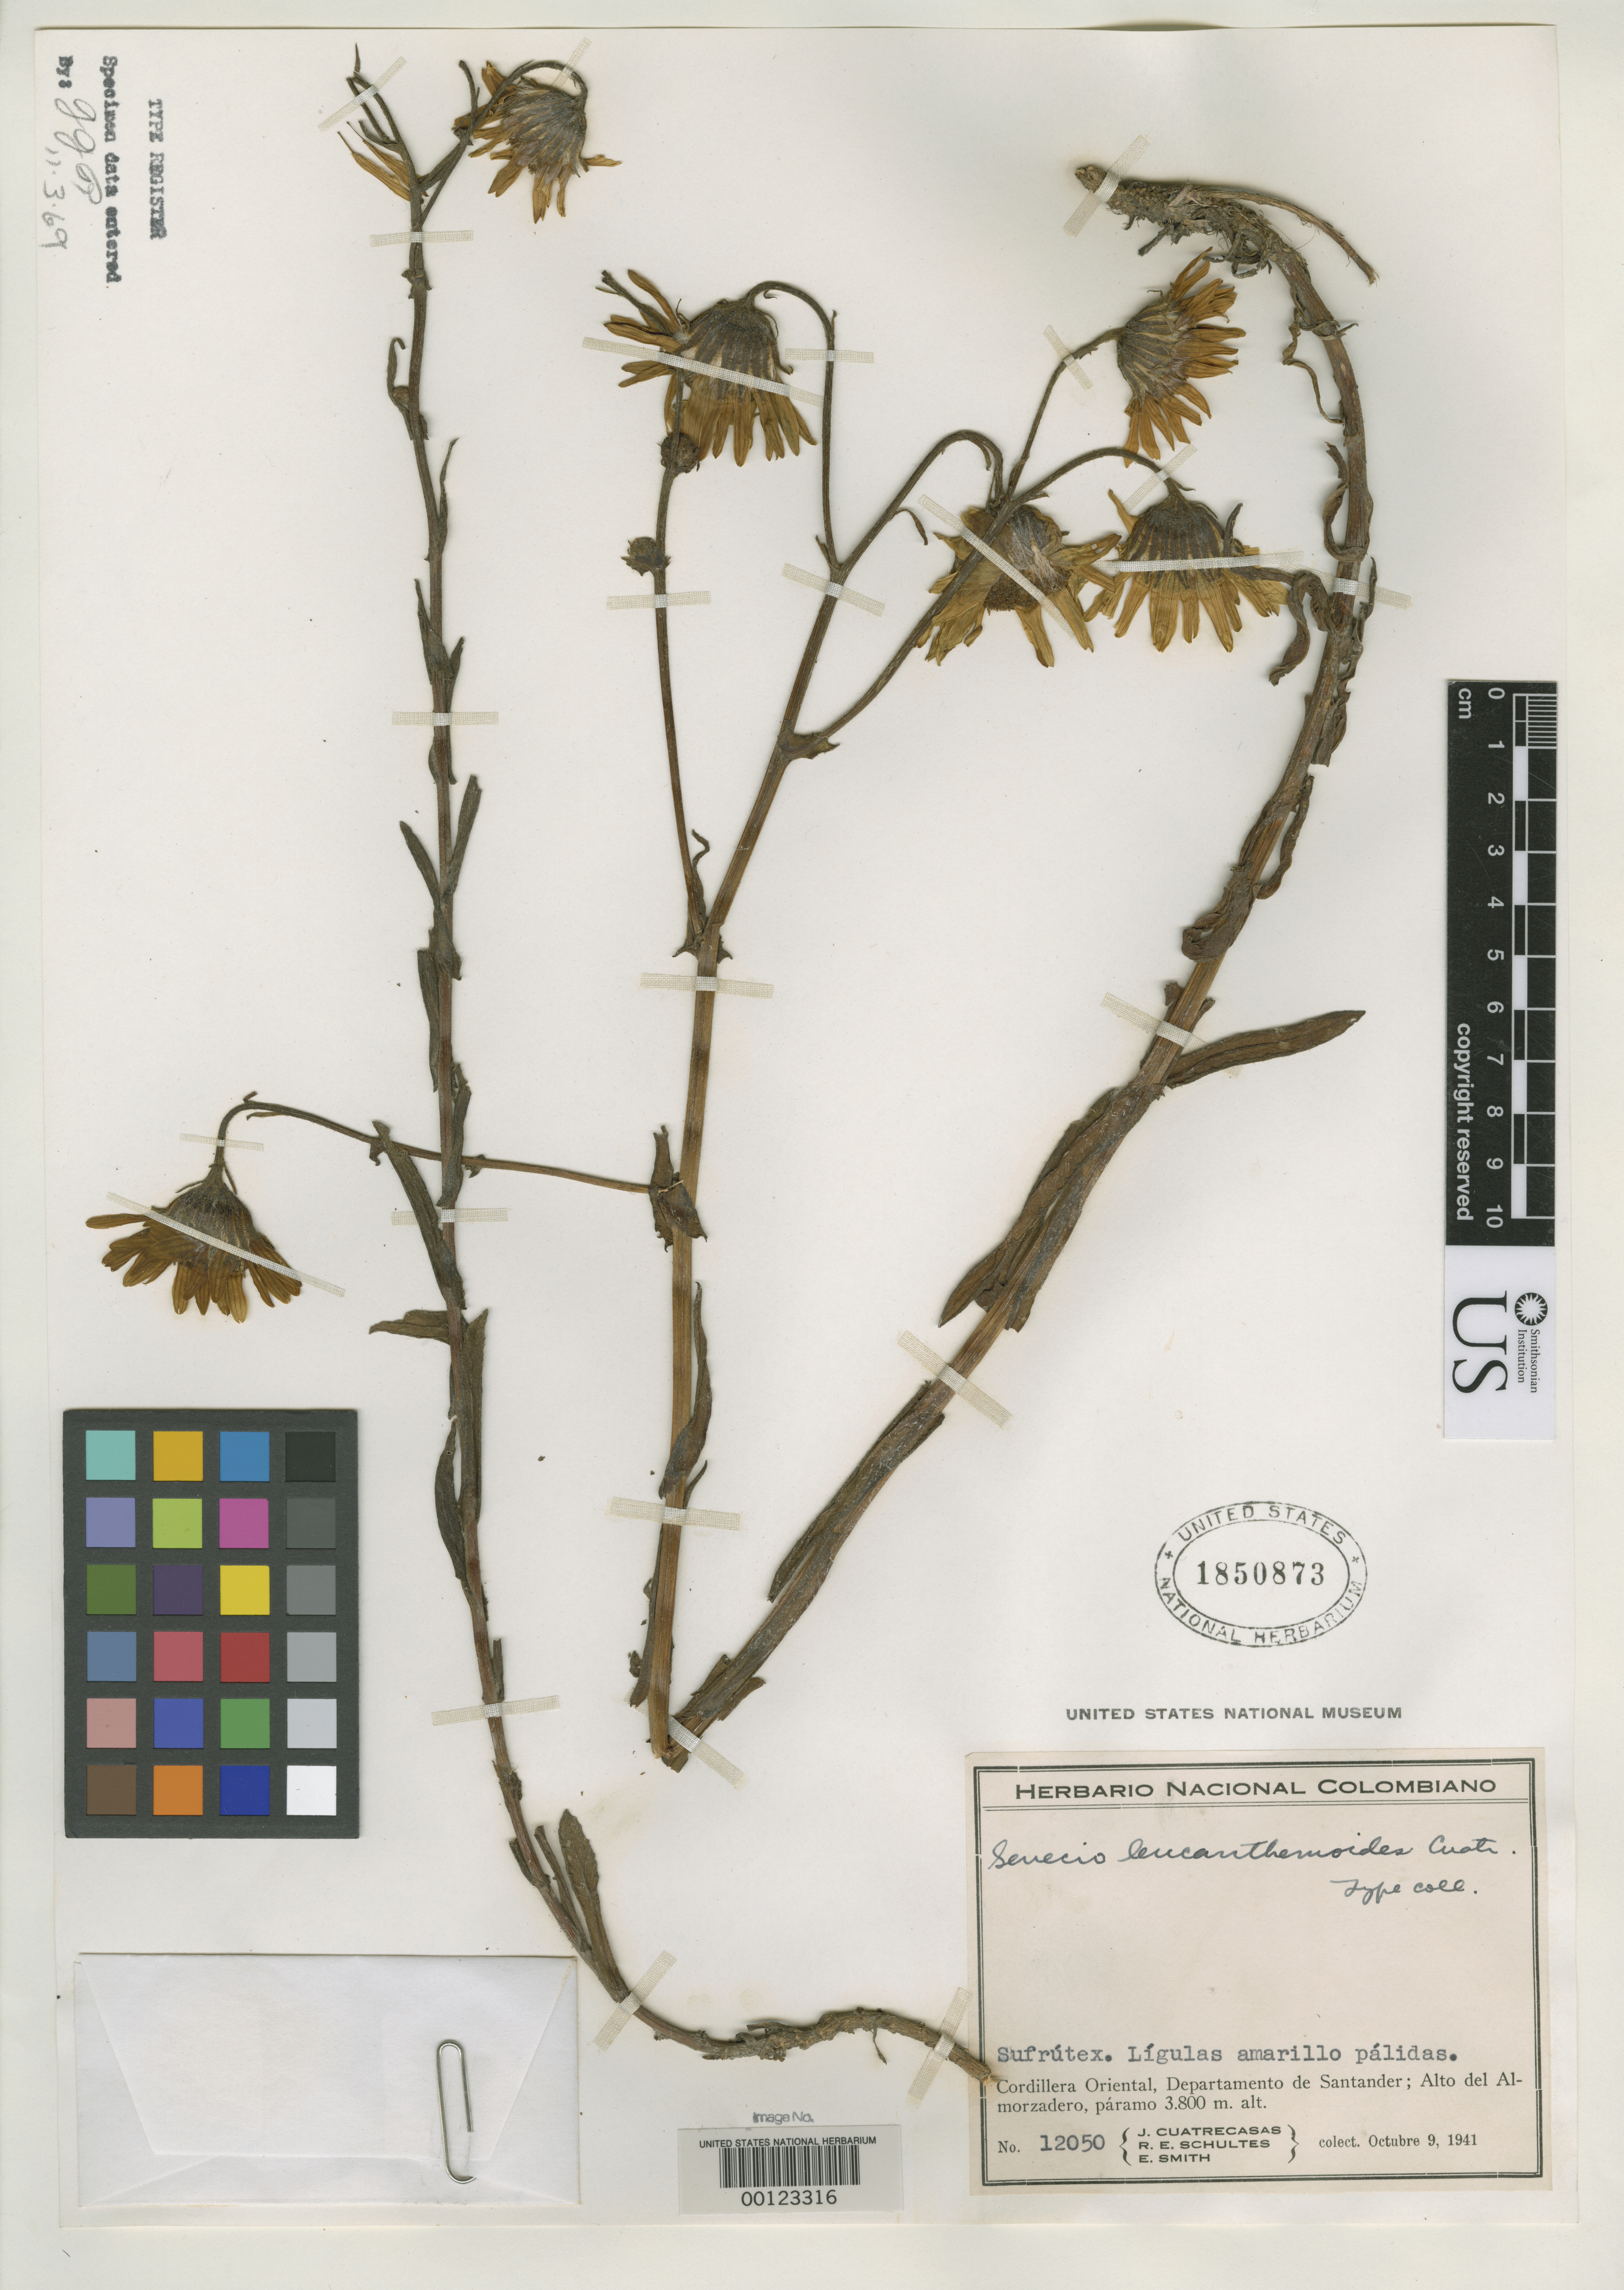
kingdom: Plantae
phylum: Tracheophyta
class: Magnoliopsida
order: Asterales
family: Asteraceae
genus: Senecio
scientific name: Senecio leucanthemioides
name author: Cuatrec.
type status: Isotype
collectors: J. Cuatrecasas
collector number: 12050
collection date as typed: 09 Oct 1941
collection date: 1941-10-09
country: Colombia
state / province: Santander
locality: Alto del Almorzadero.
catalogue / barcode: US 1850873